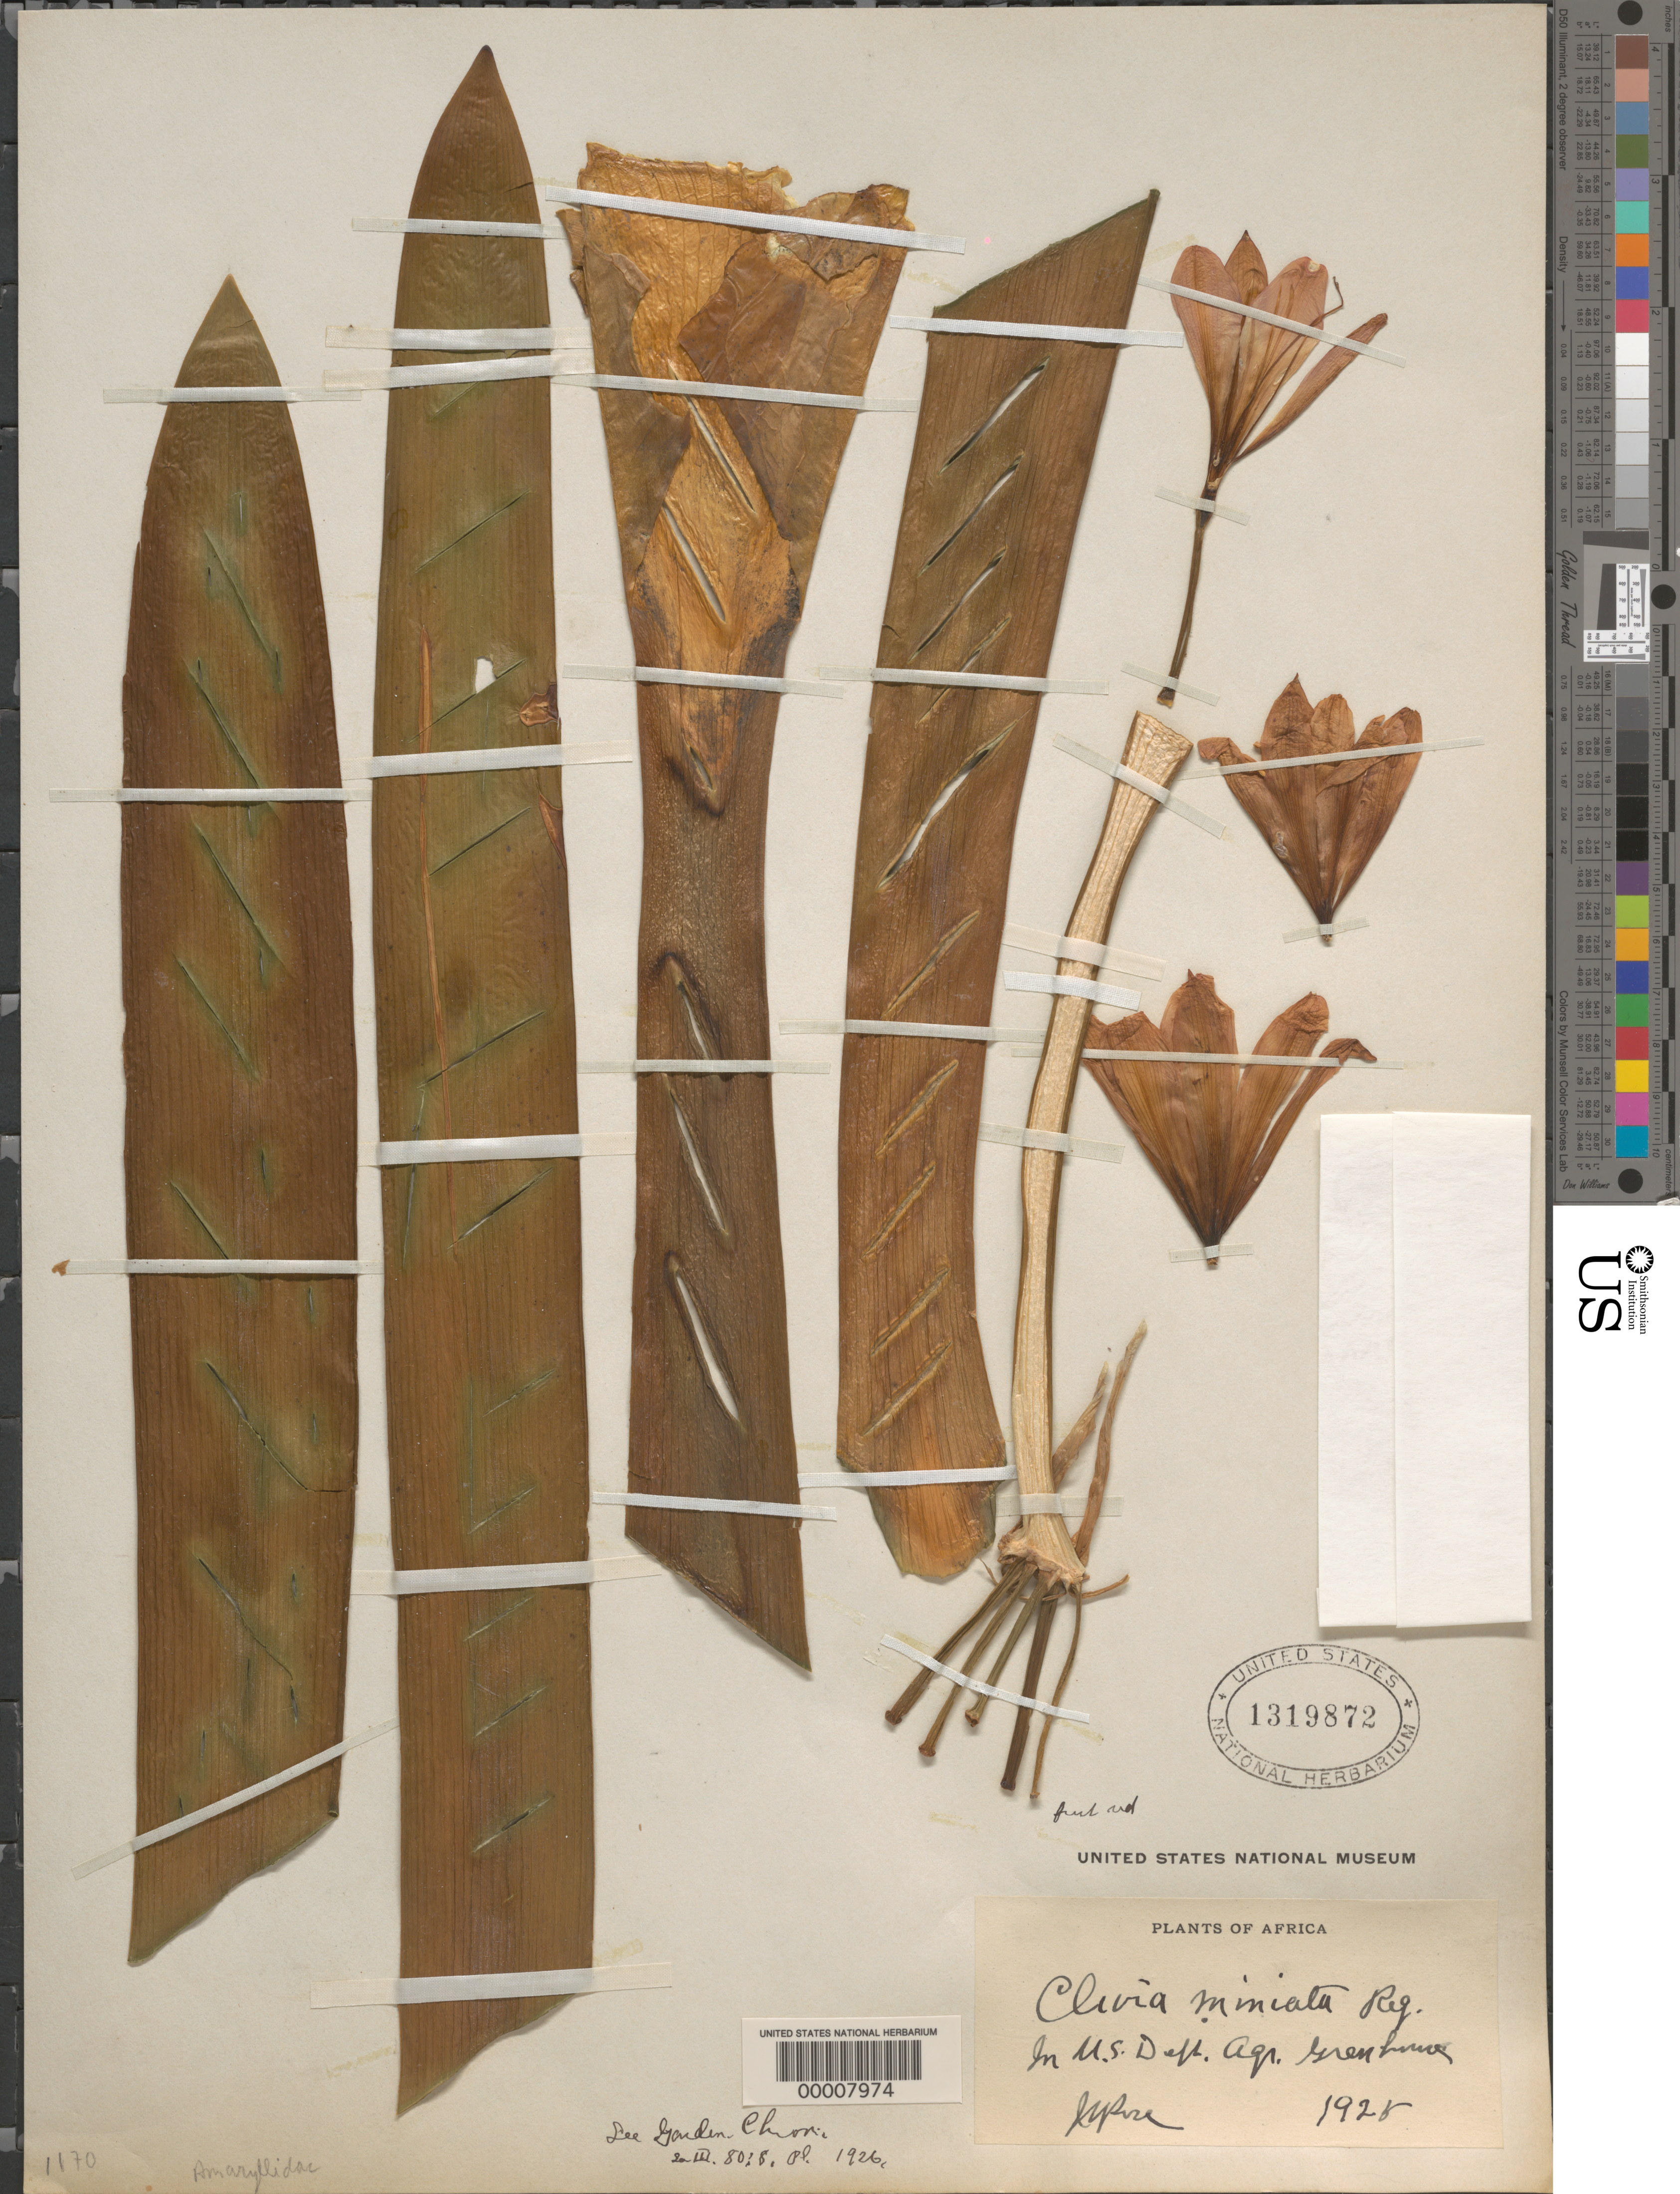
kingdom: Plantae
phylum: Tracheophyta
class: Liliopsida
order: Asparagales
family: Amaryllidaceae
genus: Clivia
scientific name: Clivia miniata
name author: (Lindl.) Bosse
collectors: J. N. Rose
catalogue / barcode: US 1319872